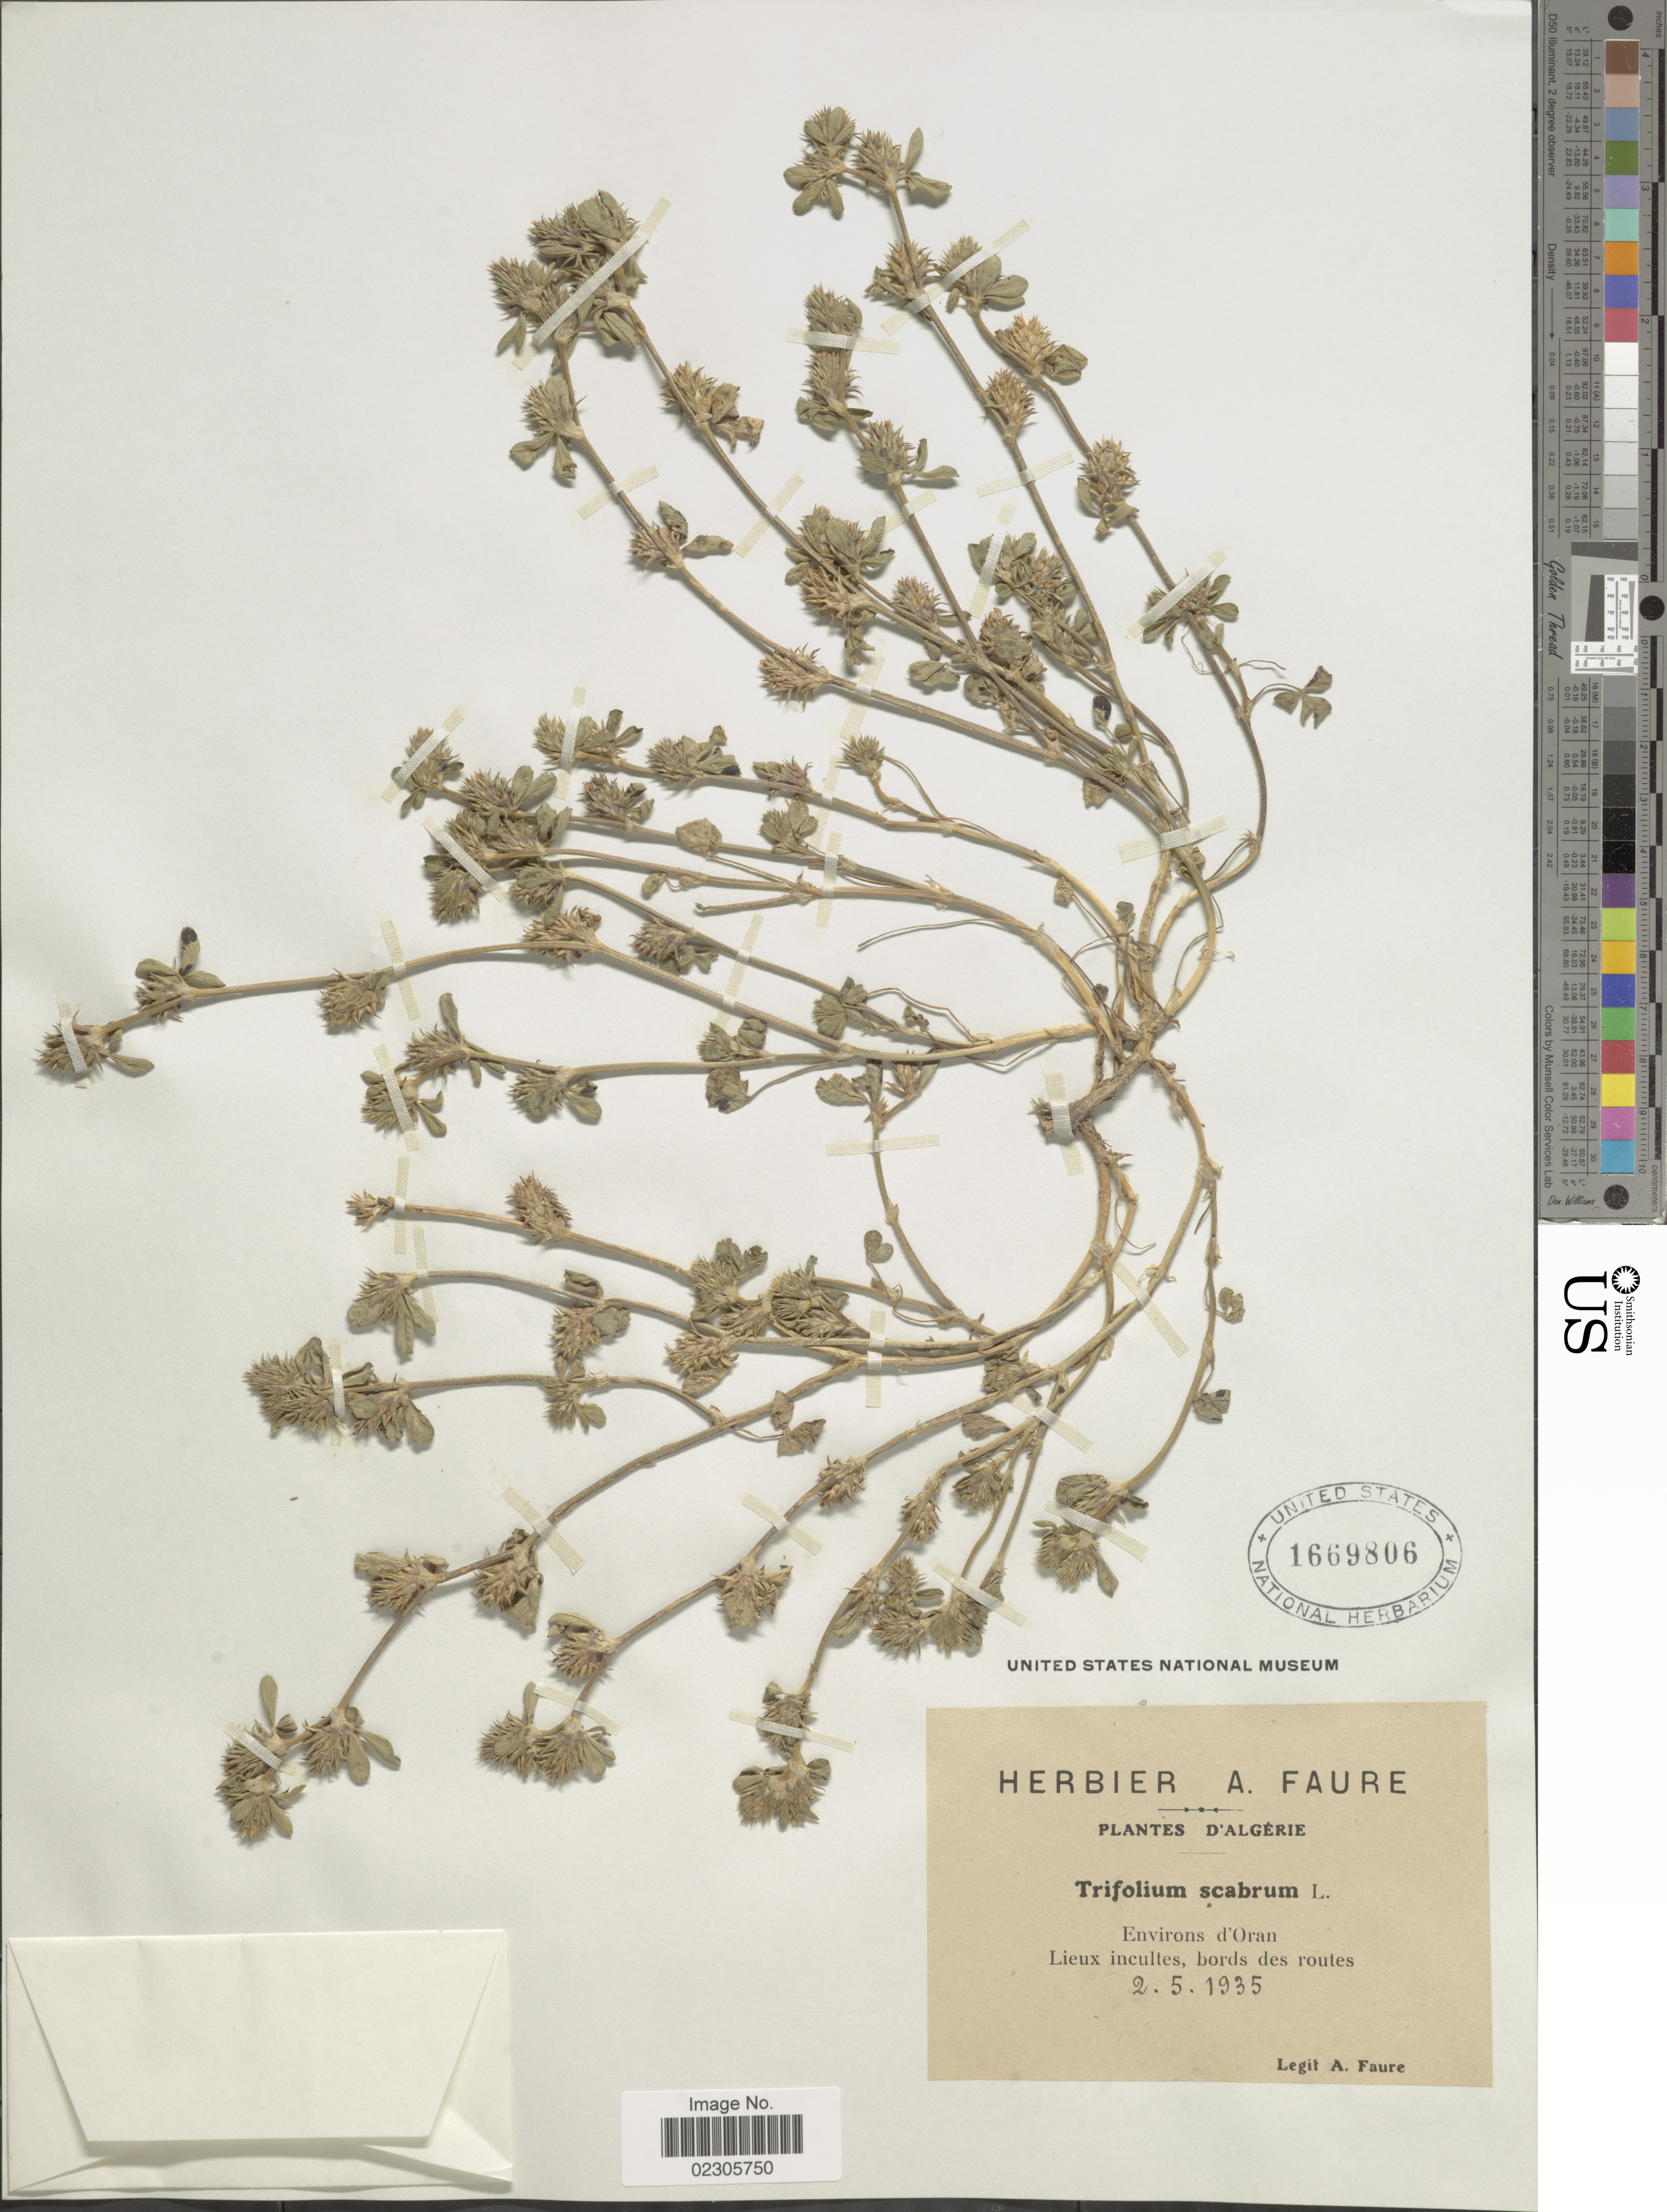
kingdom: Plantae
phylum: Tracheophyta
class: Magnoliopsida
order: Fabales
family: Fabaceae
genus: Trifolium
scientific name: Trifolium scabrum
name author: L.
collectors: A. Faure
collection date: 1935-05-02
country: Algeria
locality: D'Algerie, Environs d'Oran, Lieuwx incultes, bords des routes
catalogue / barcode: US 1669806